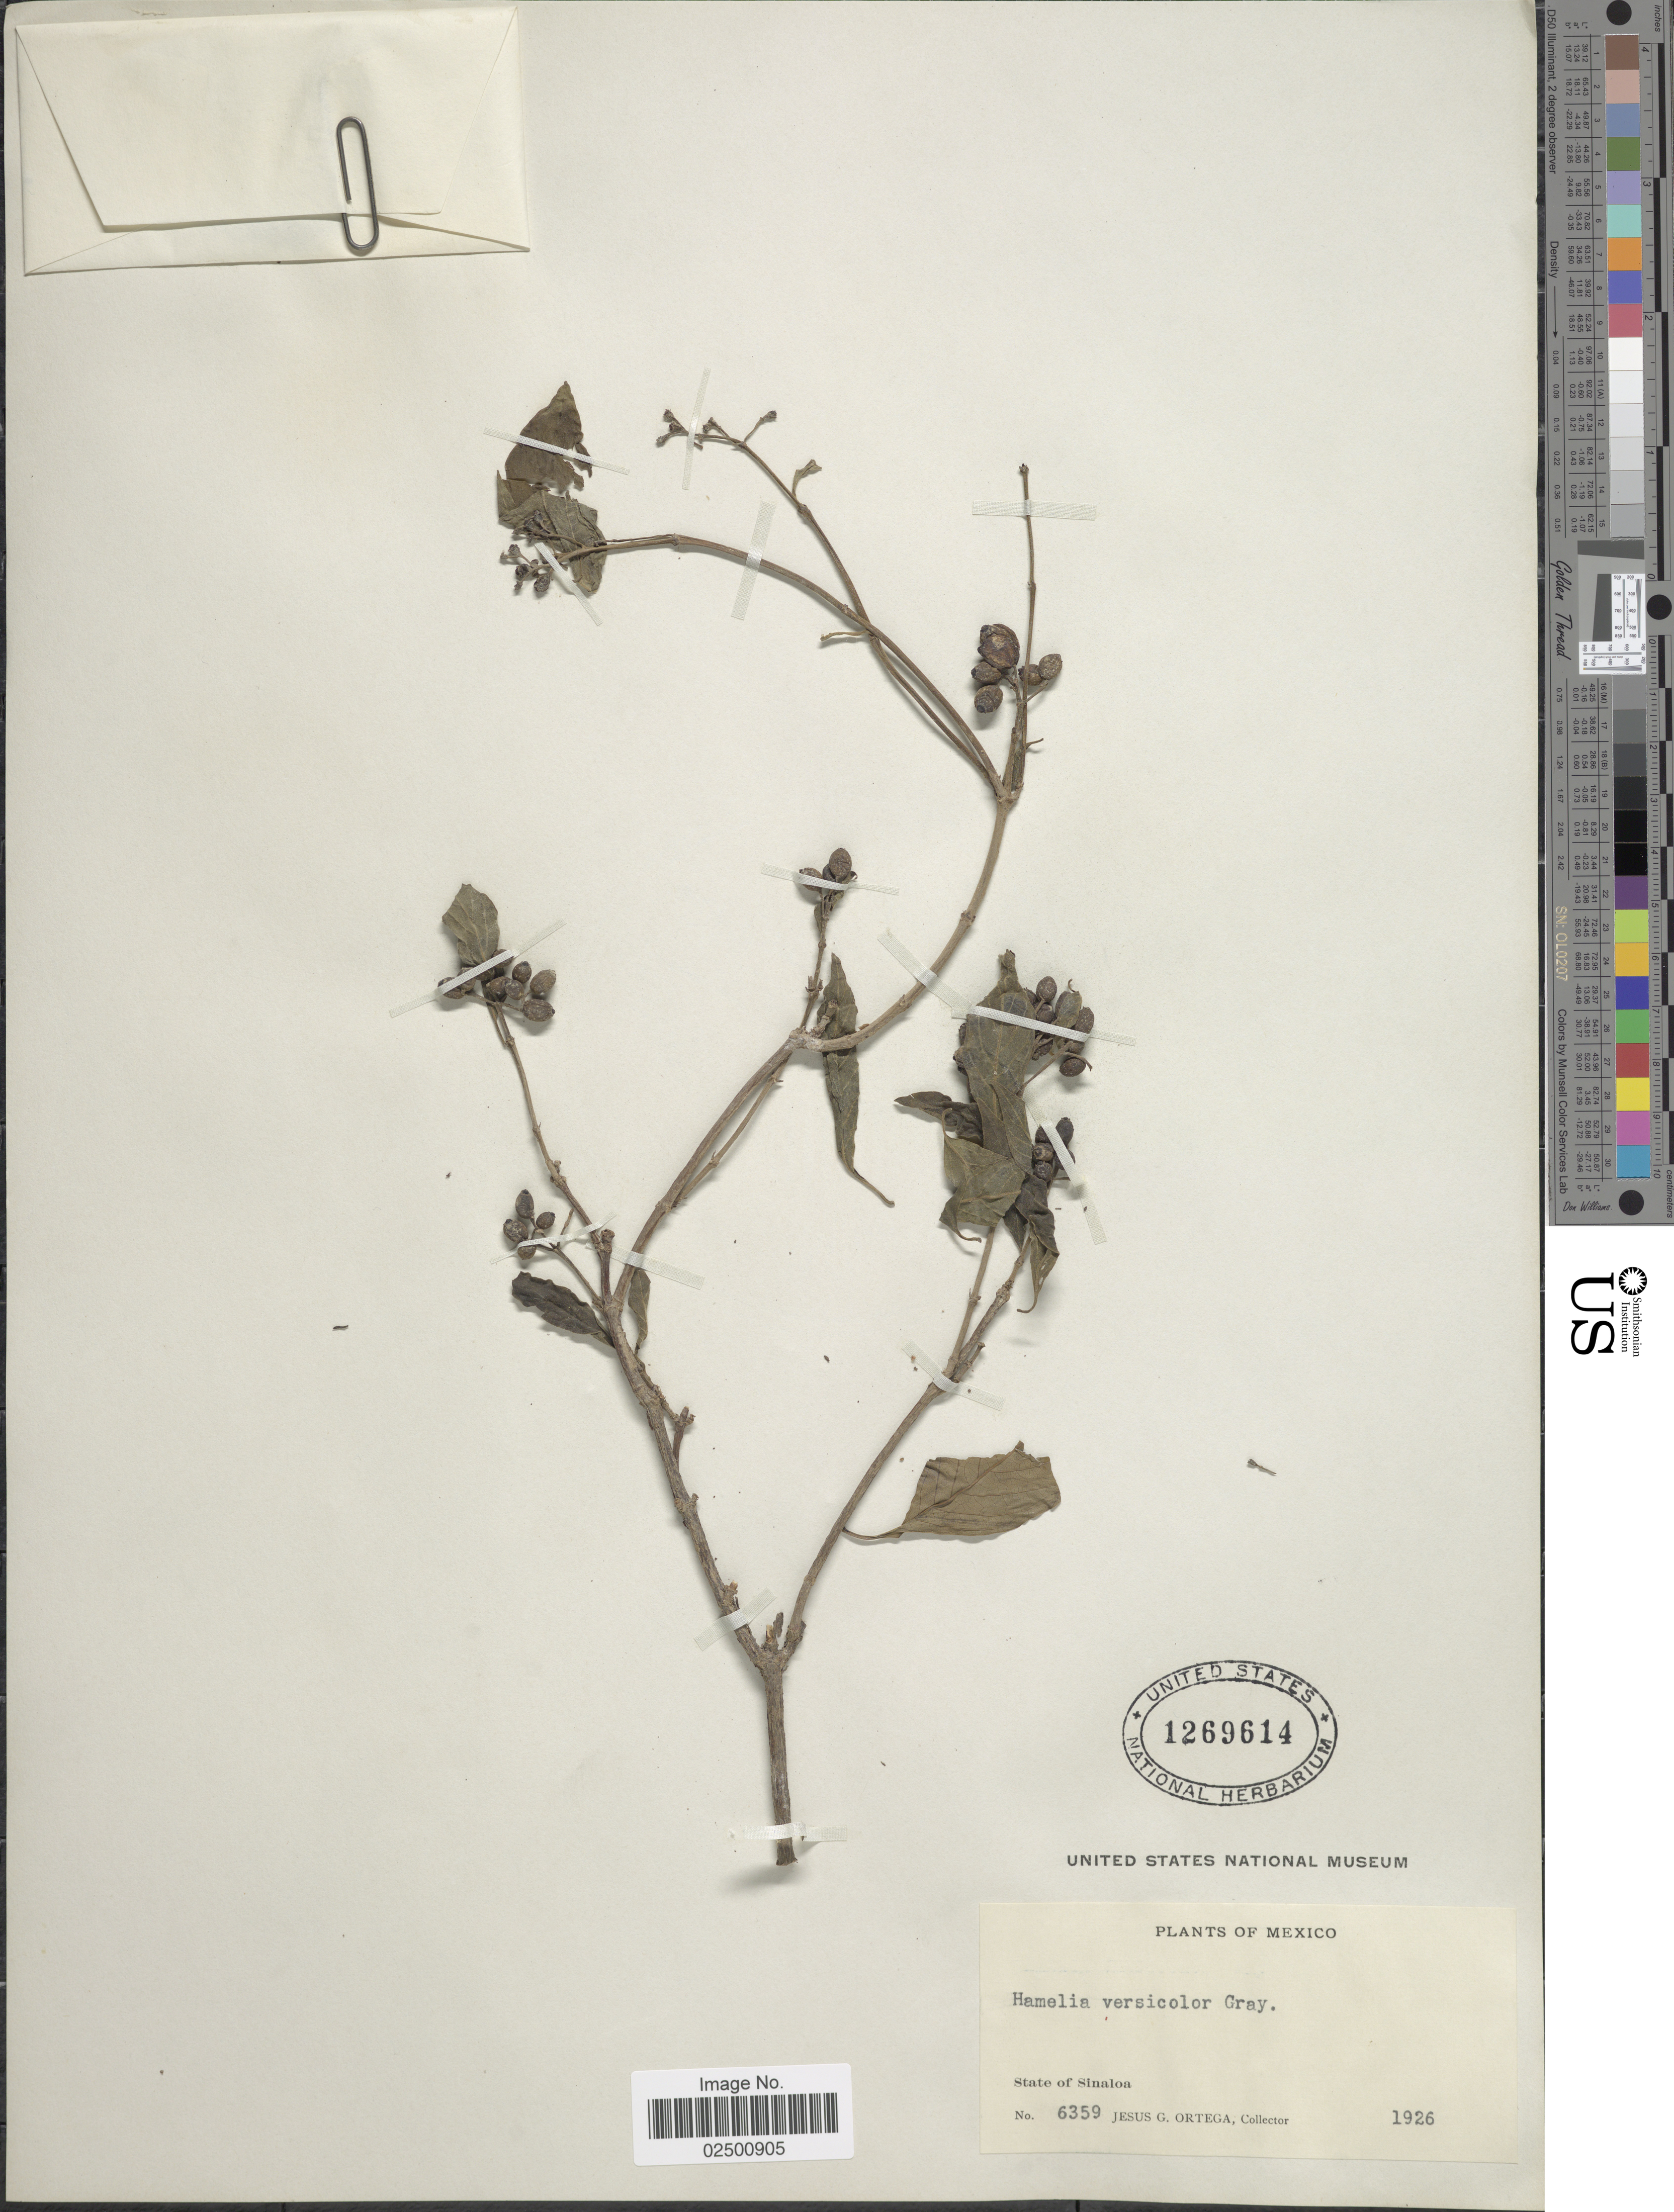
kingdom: Plantae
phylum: Tracheophyta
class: Magnoliopsida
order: Gentianales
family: Rubiaceae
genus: Hamelia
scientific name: Hamelia versicolor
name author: A. Gray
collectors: J. Ortega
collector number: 6359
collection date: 1926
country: Mexico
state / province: Sinaloa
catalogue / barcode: US 1269614